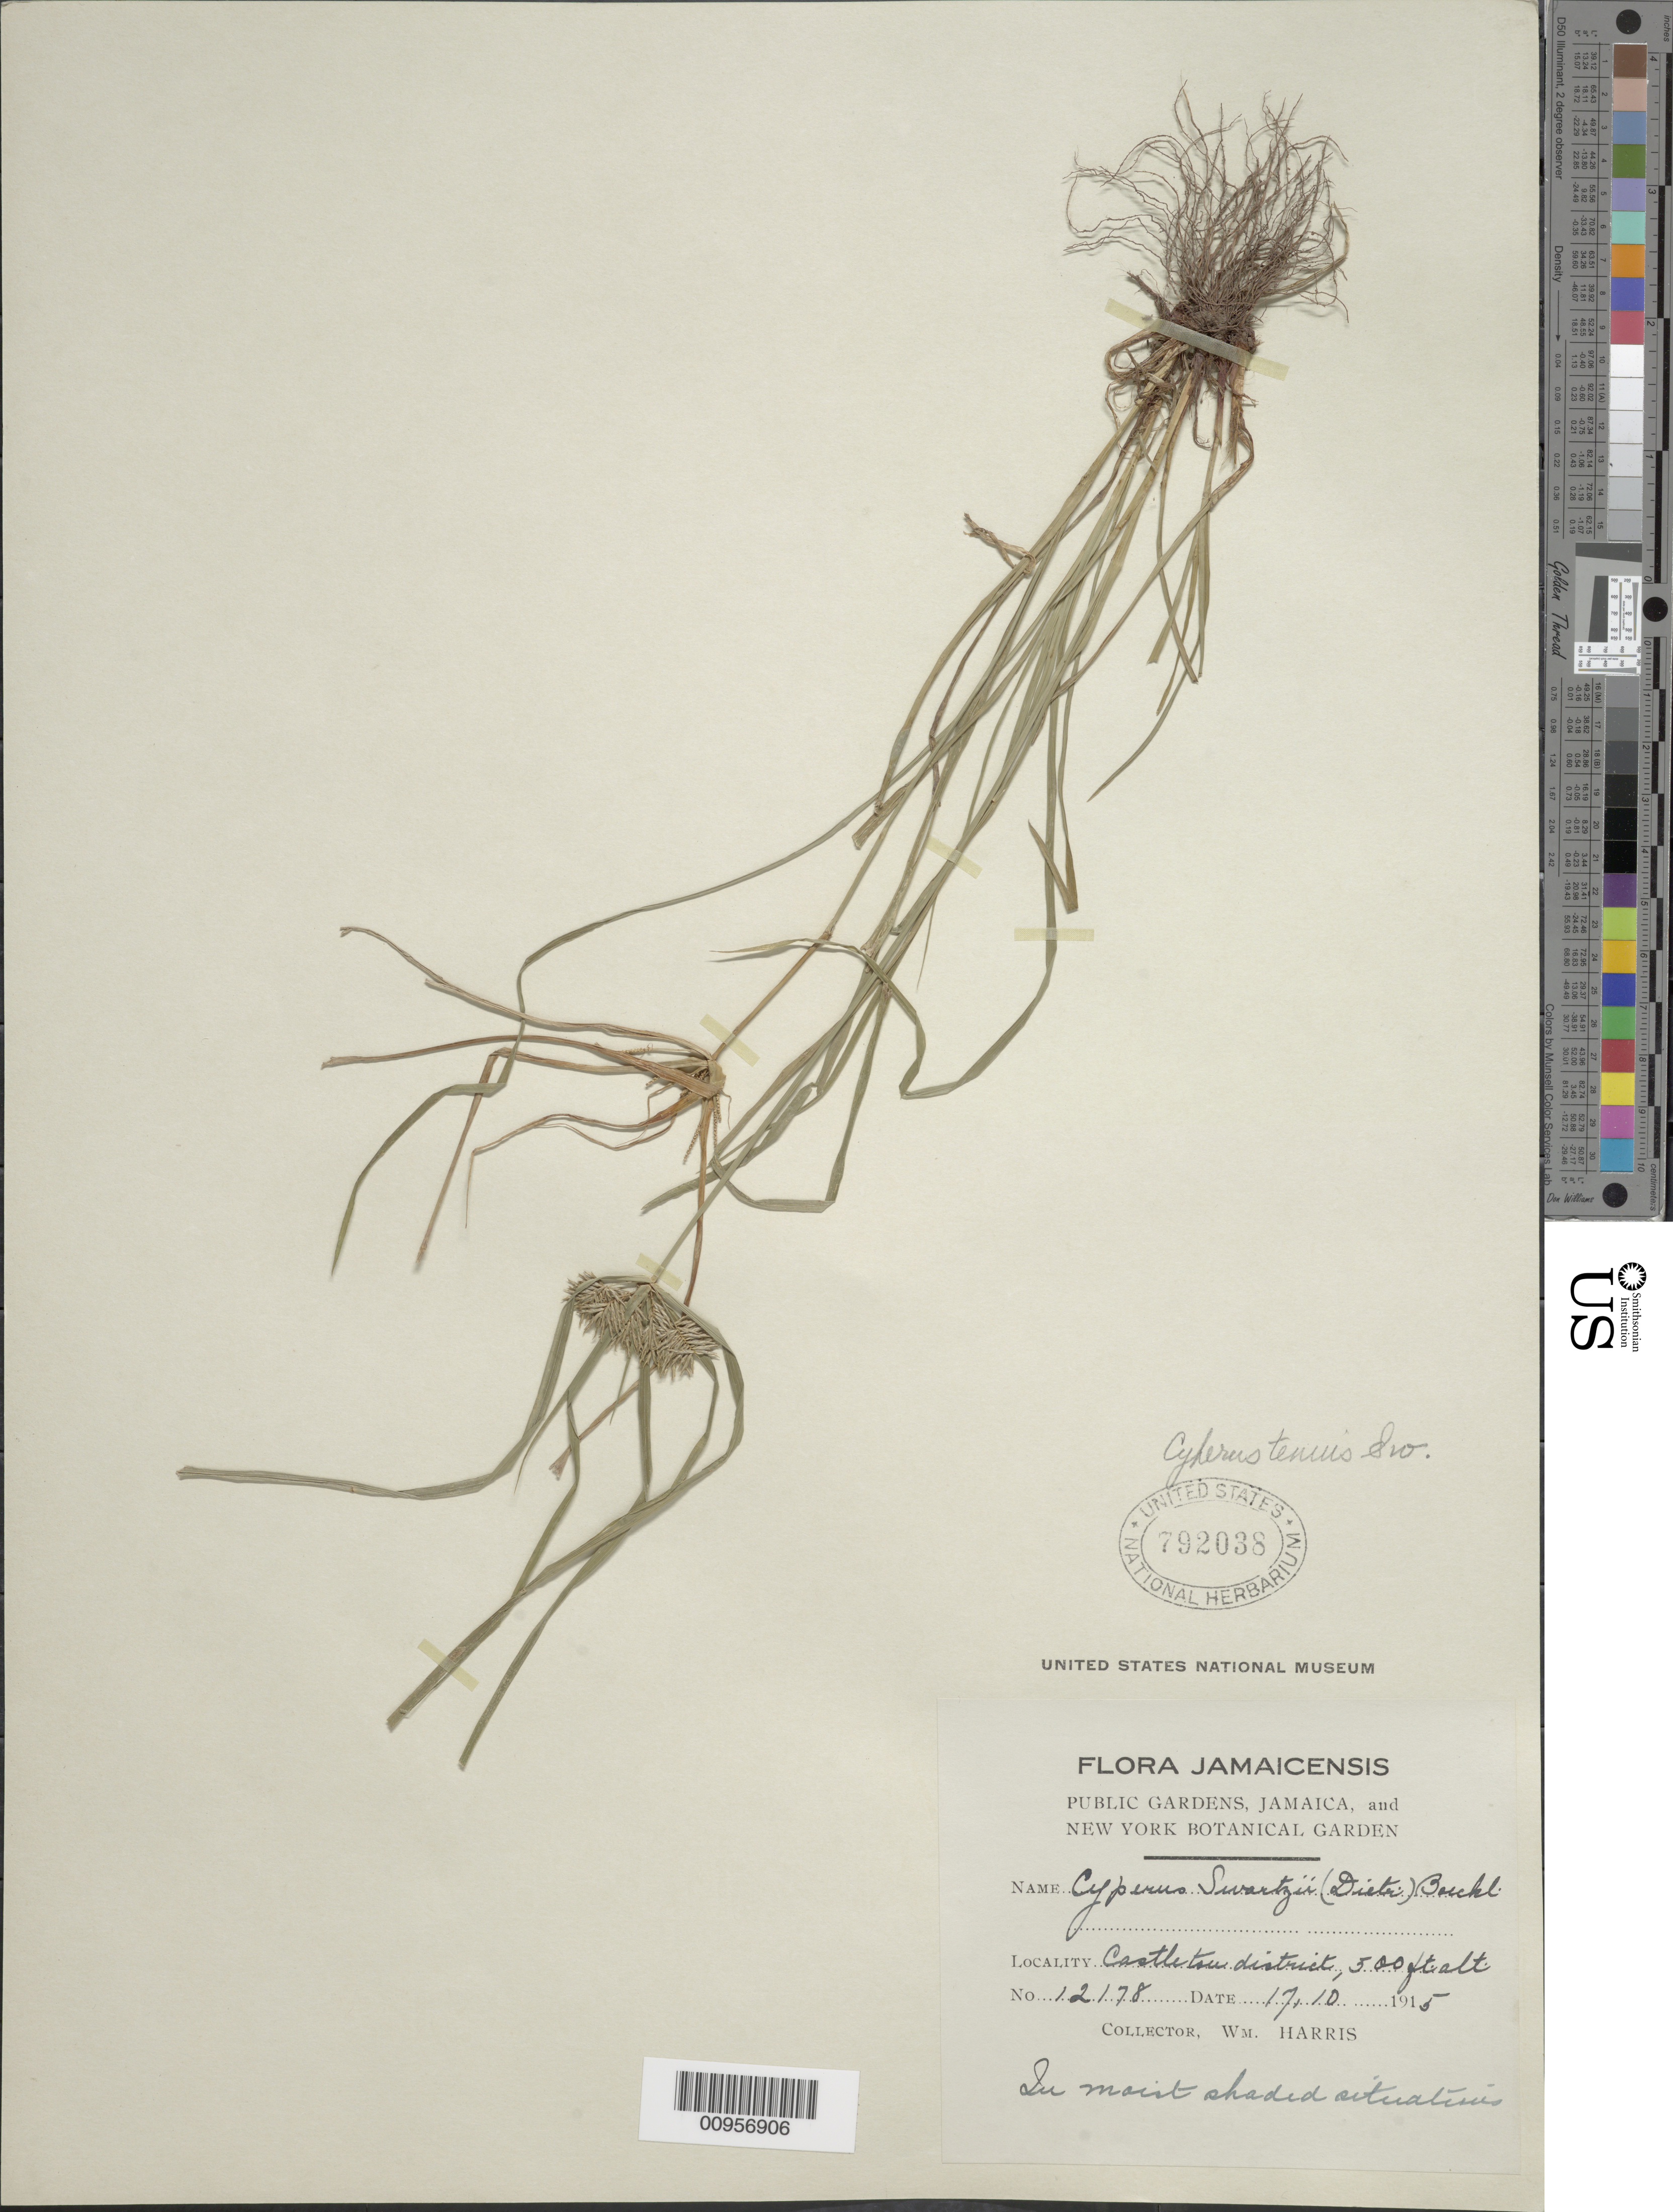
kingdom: Plantae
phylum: Tracheophyta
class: Liliopsida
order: Poales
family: Cyperaceae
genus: Cyperus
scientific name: Cyperus tenuis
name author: Sw.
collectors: W. H. Harris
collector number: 12178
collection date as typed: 17 Oct 1915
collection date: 1915-10-17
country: Jamaica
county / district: Castleton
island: Jamaica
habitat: In moist shaded situations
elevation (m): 152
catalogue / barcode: US 792038